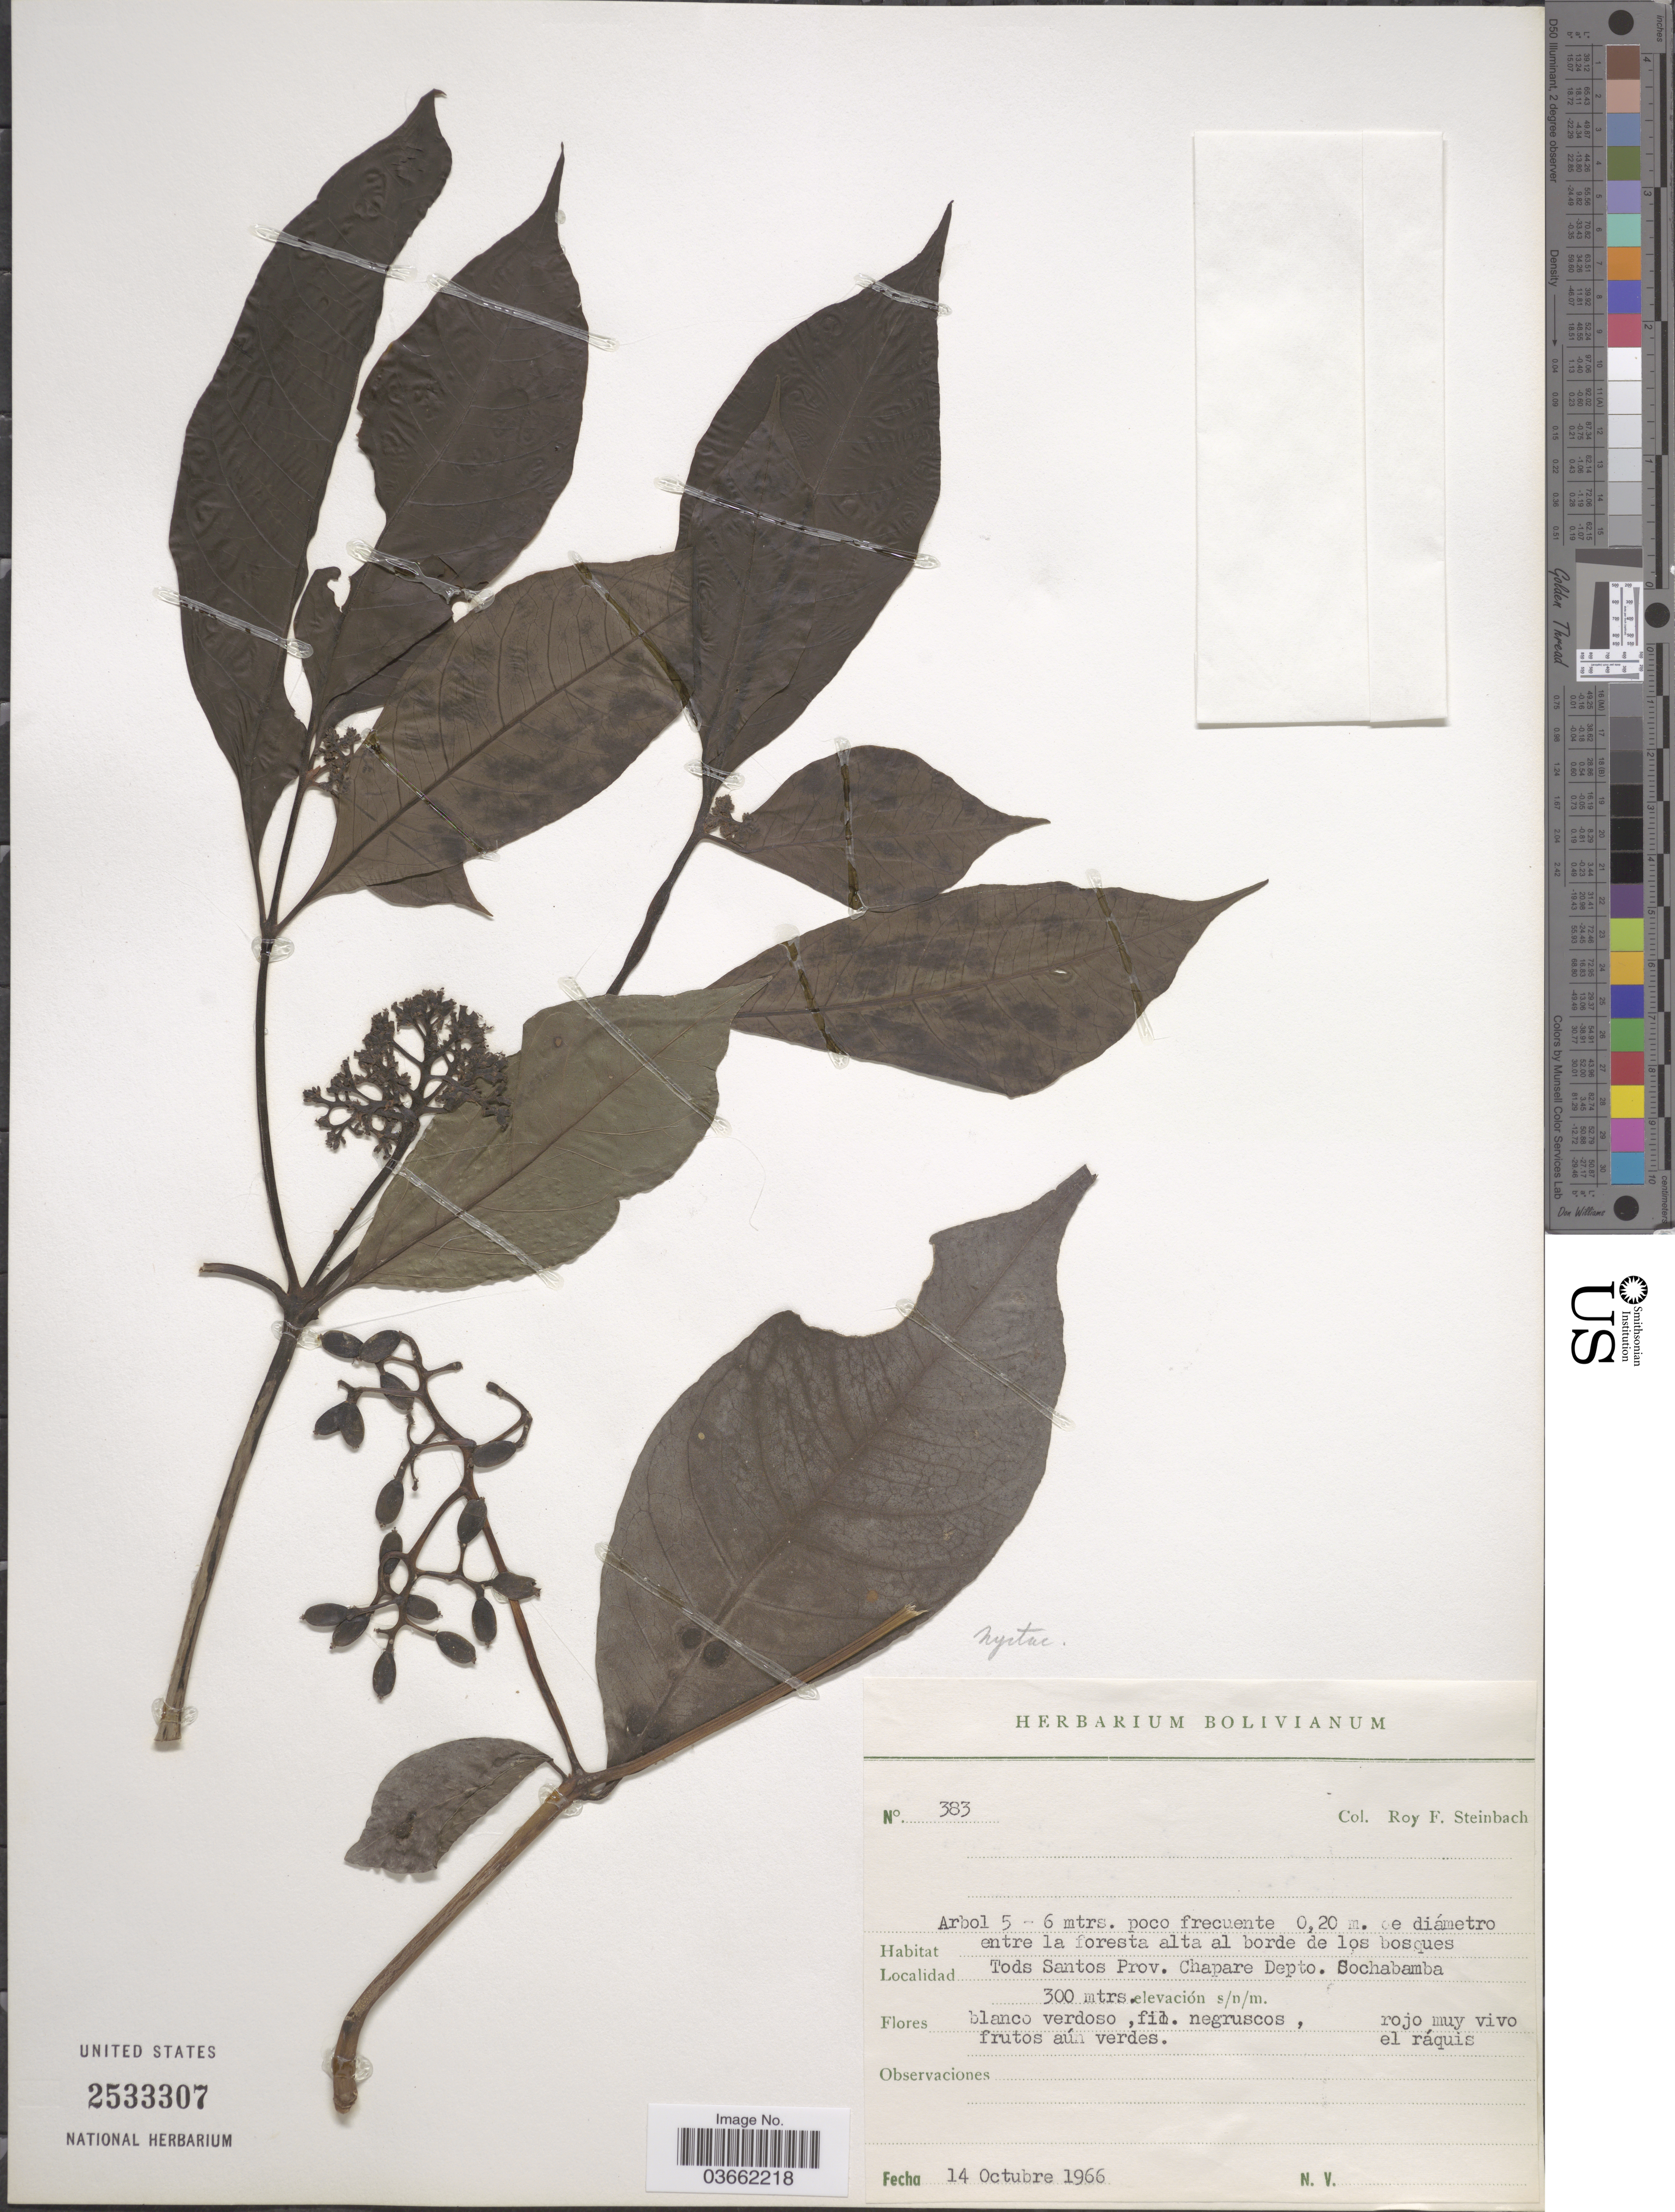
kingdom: Plantae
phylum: Tracheophyta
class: Magnoliopsida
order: Caryophyllales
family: Nyctaginaceae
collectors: R. F. Steinbach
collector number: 383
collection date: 1966-10-14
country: Bolivia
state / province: Cochabamba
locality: Tods Santos Prov. Chapare Depto. Cochabamba.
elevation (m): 300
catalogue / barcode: US 2533307